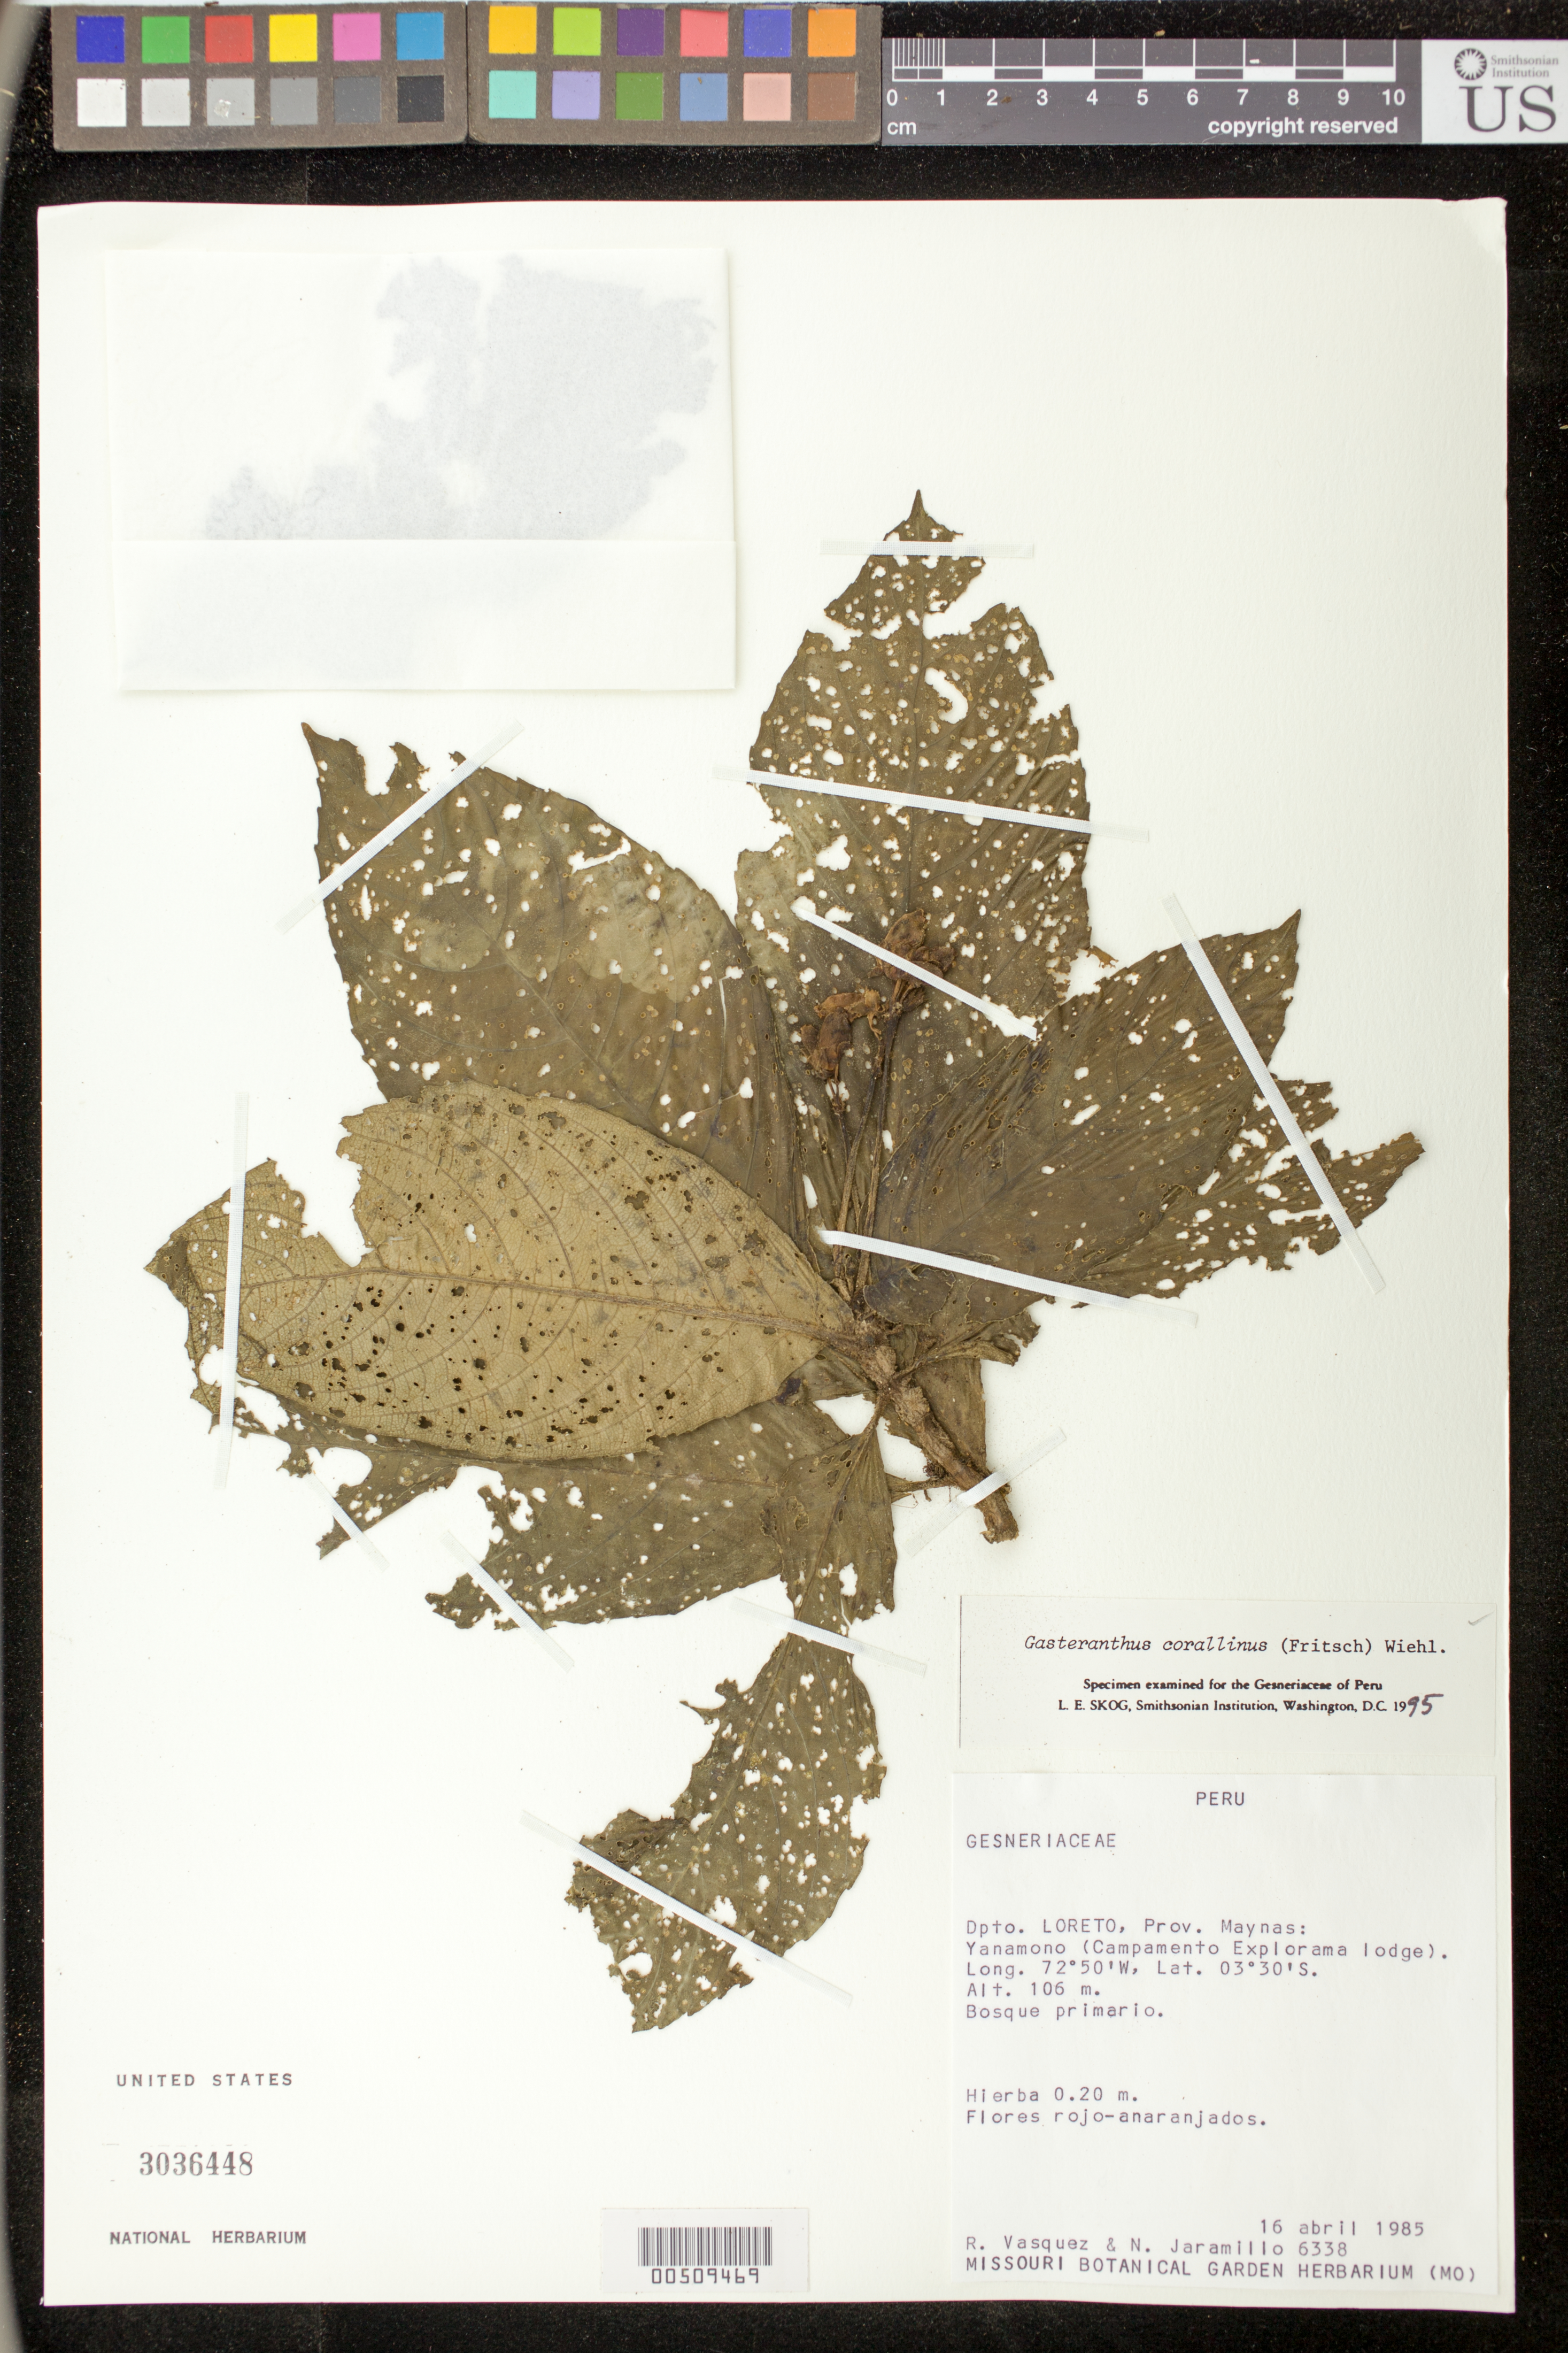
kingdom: Plantae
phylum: Tracheophyta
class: Magnoliopsida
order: Lamiales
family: Gesneriaceae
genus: Gasteranthus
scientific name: Gasteranthus corallinus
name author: (Fritsch) Wiehler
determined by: Skog, Laurence E.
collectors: R. Vásquez & N. Jaramillo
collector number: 6338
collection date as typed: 16 Apr 1985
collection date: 1985-04-16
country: Peru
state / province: Loreto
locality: Prov. Maynas: Yanamono (Campamento Explorama lodge)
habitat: Bosque primario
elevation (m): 106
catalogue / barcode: US 3036448